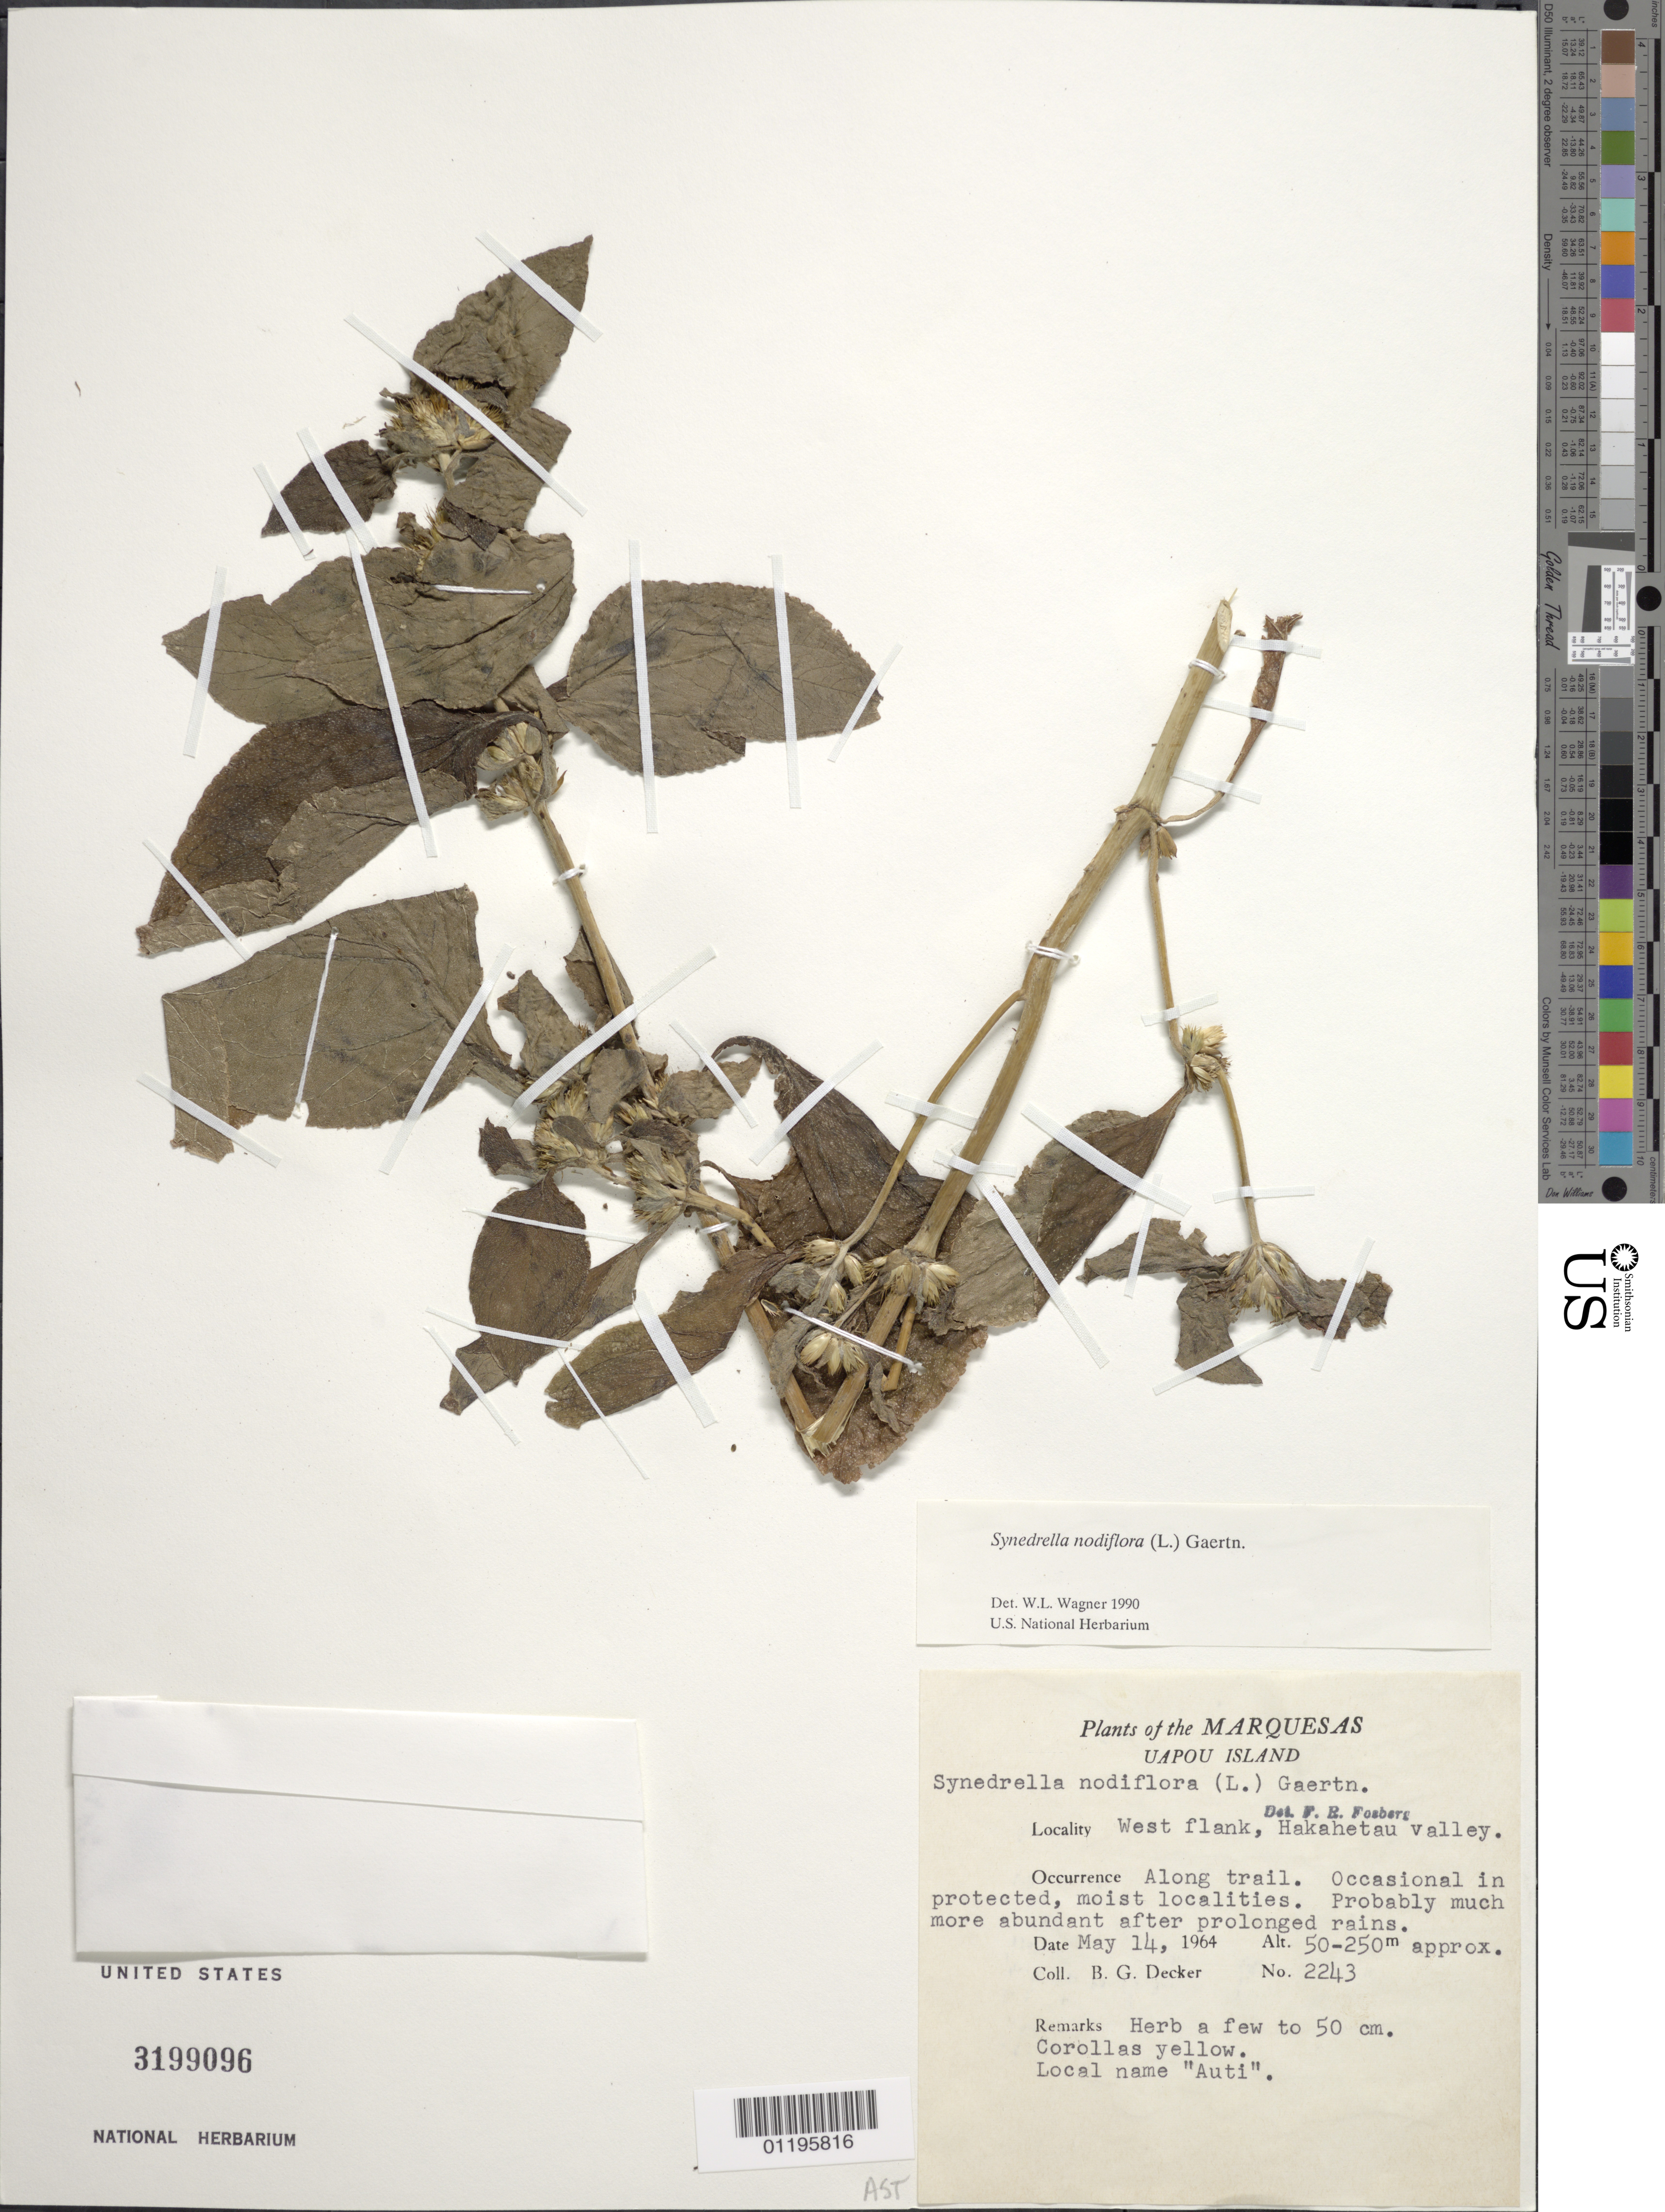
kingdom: Plantae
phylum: Tracheophyta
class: Magnoliopsida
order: Asterales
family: Asteraceae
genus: Synedrella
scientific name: Synedrella nodiflora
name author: (L.) Gaertn.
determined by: Wagner, W. L., (BOT), Smithsonian Institution - National Museum of Natural History (UNITED STATES)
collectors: B. G. Decker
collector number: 2243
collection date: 1964-05-14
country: French Polynesia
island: Ua Pou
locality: Hakahetau Valley, W flank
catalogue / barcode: US 3199096